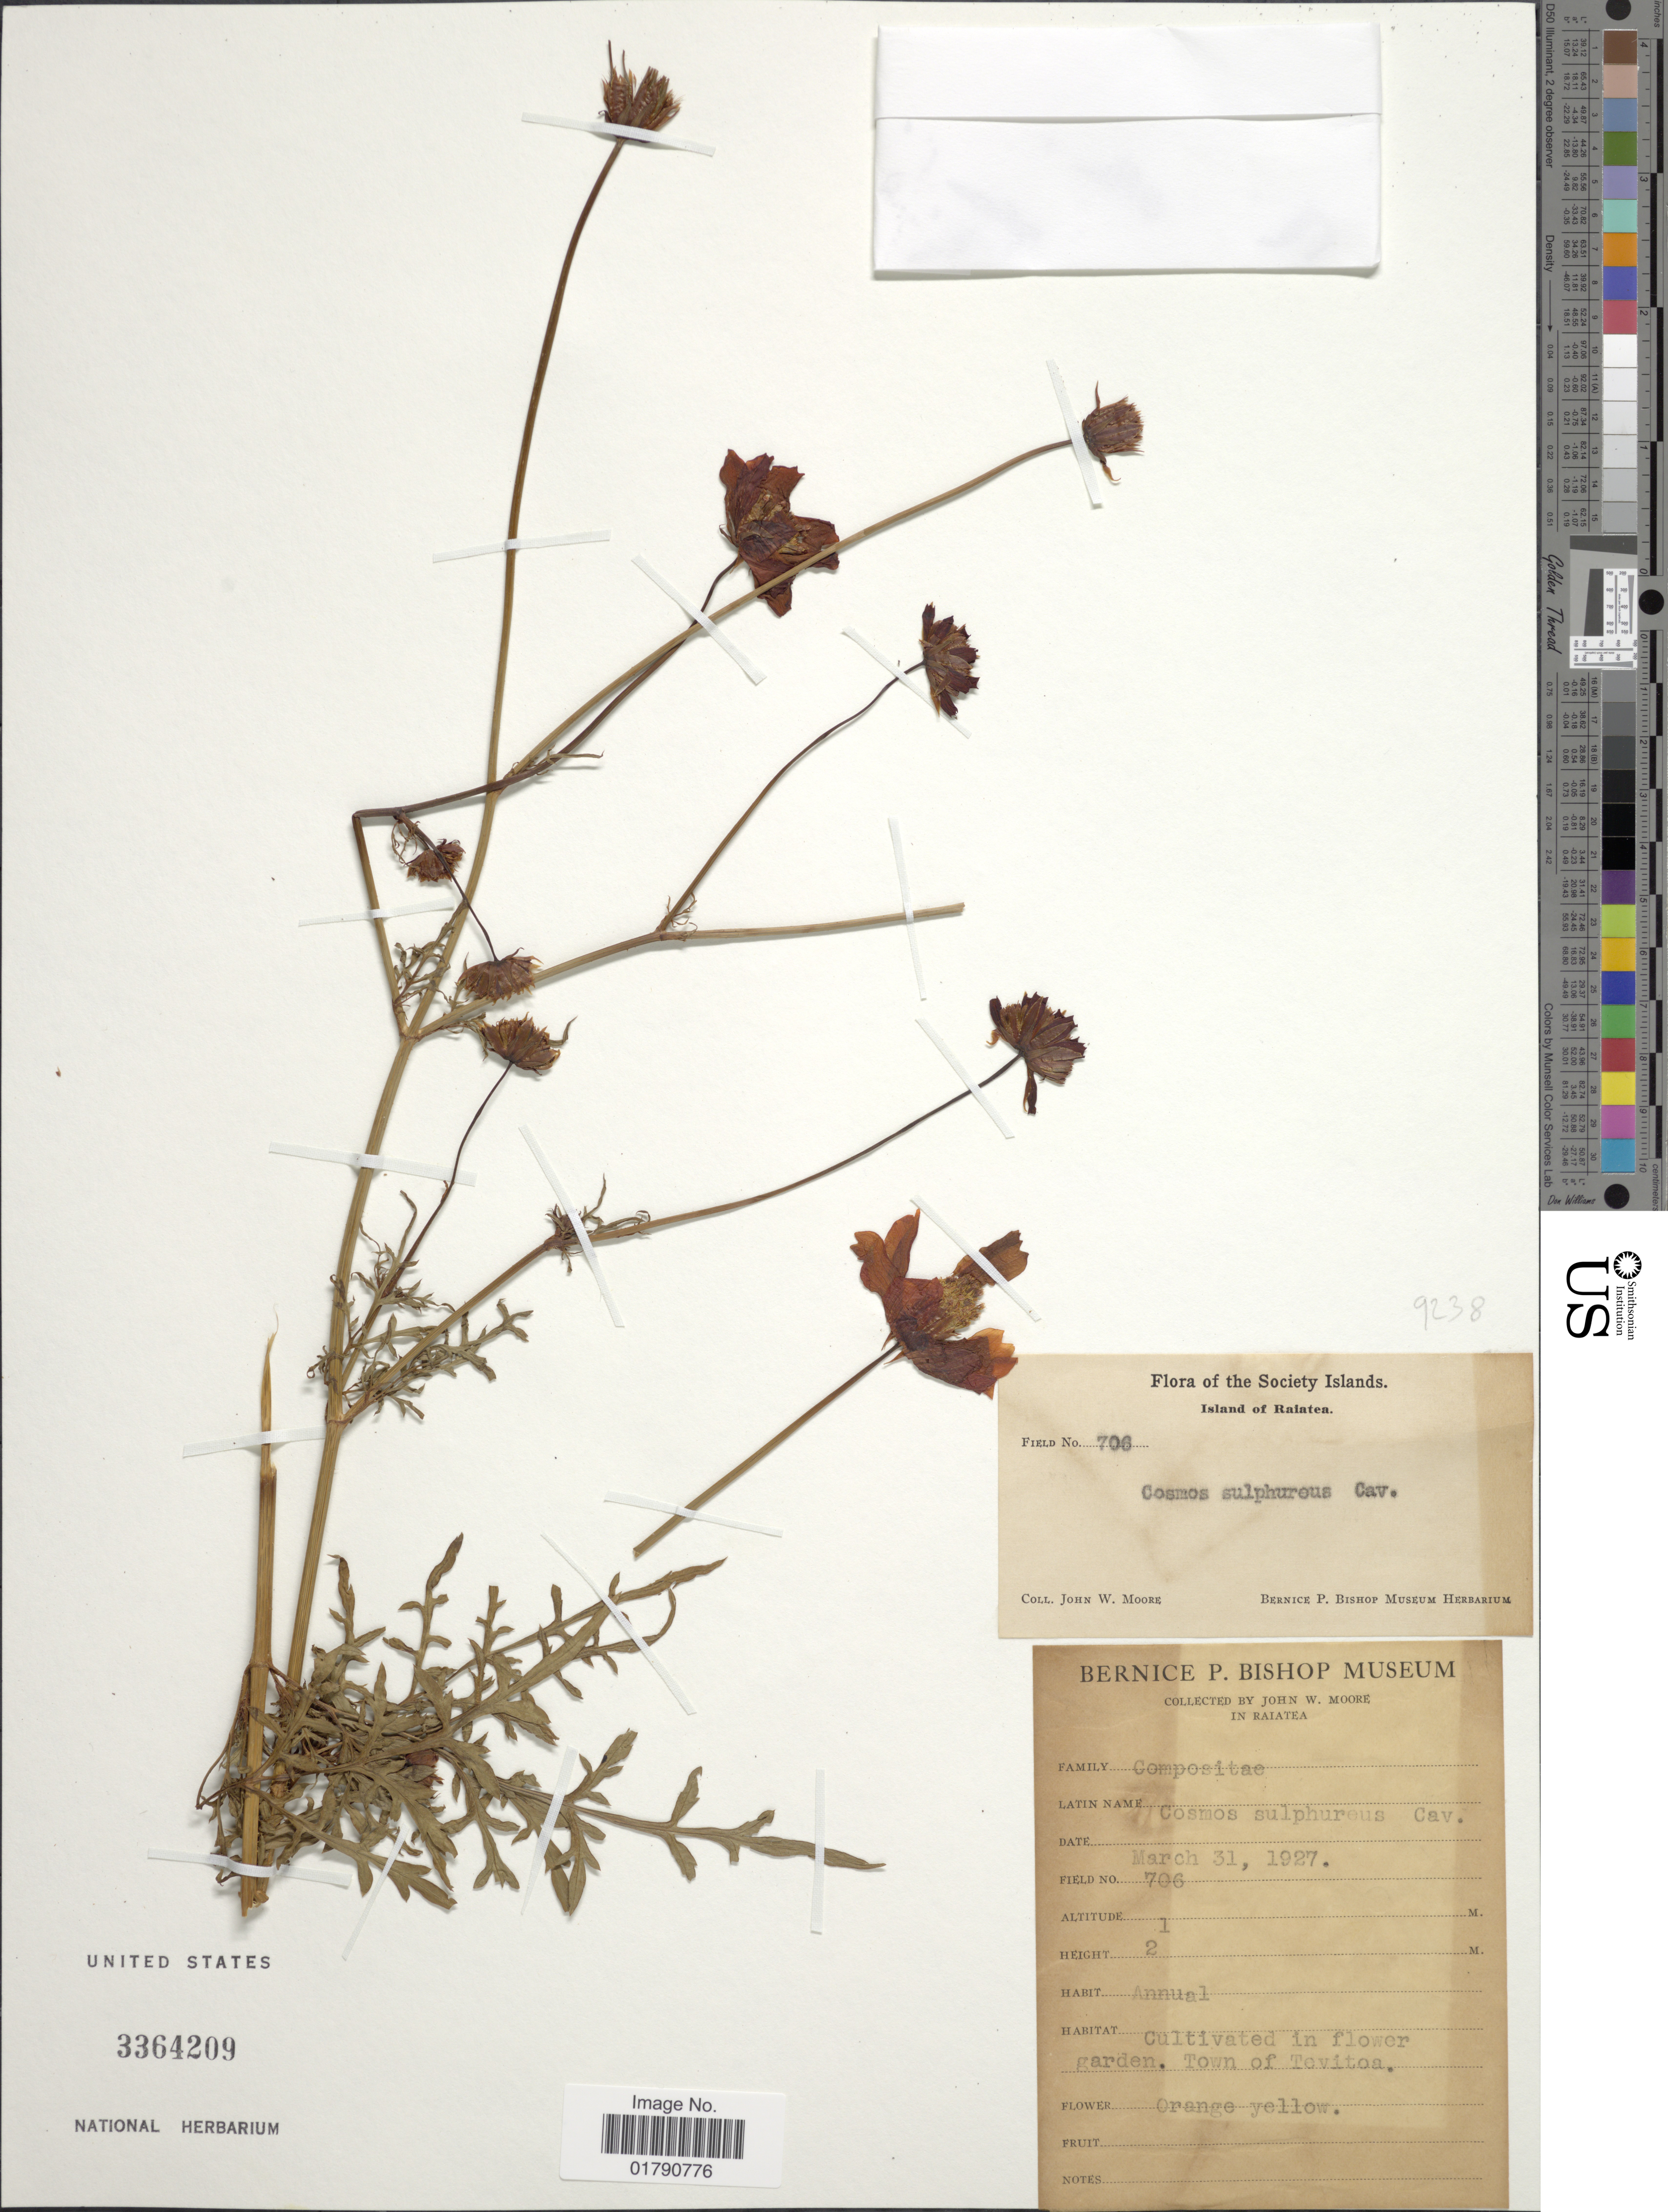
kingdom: Plantae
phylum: Tracheophyta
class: Magnoliopsida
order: Asterales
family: Asteraceae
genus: Cosmos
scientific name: Cosmos sulphureus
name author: Cav.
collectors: J. Moore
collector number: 706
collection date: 1927-03-31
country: French Polynesia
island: Raiatea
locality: Society Islands, Island of Raiatea, Town of Tovitoa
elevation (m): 1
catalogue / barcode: US 3364209